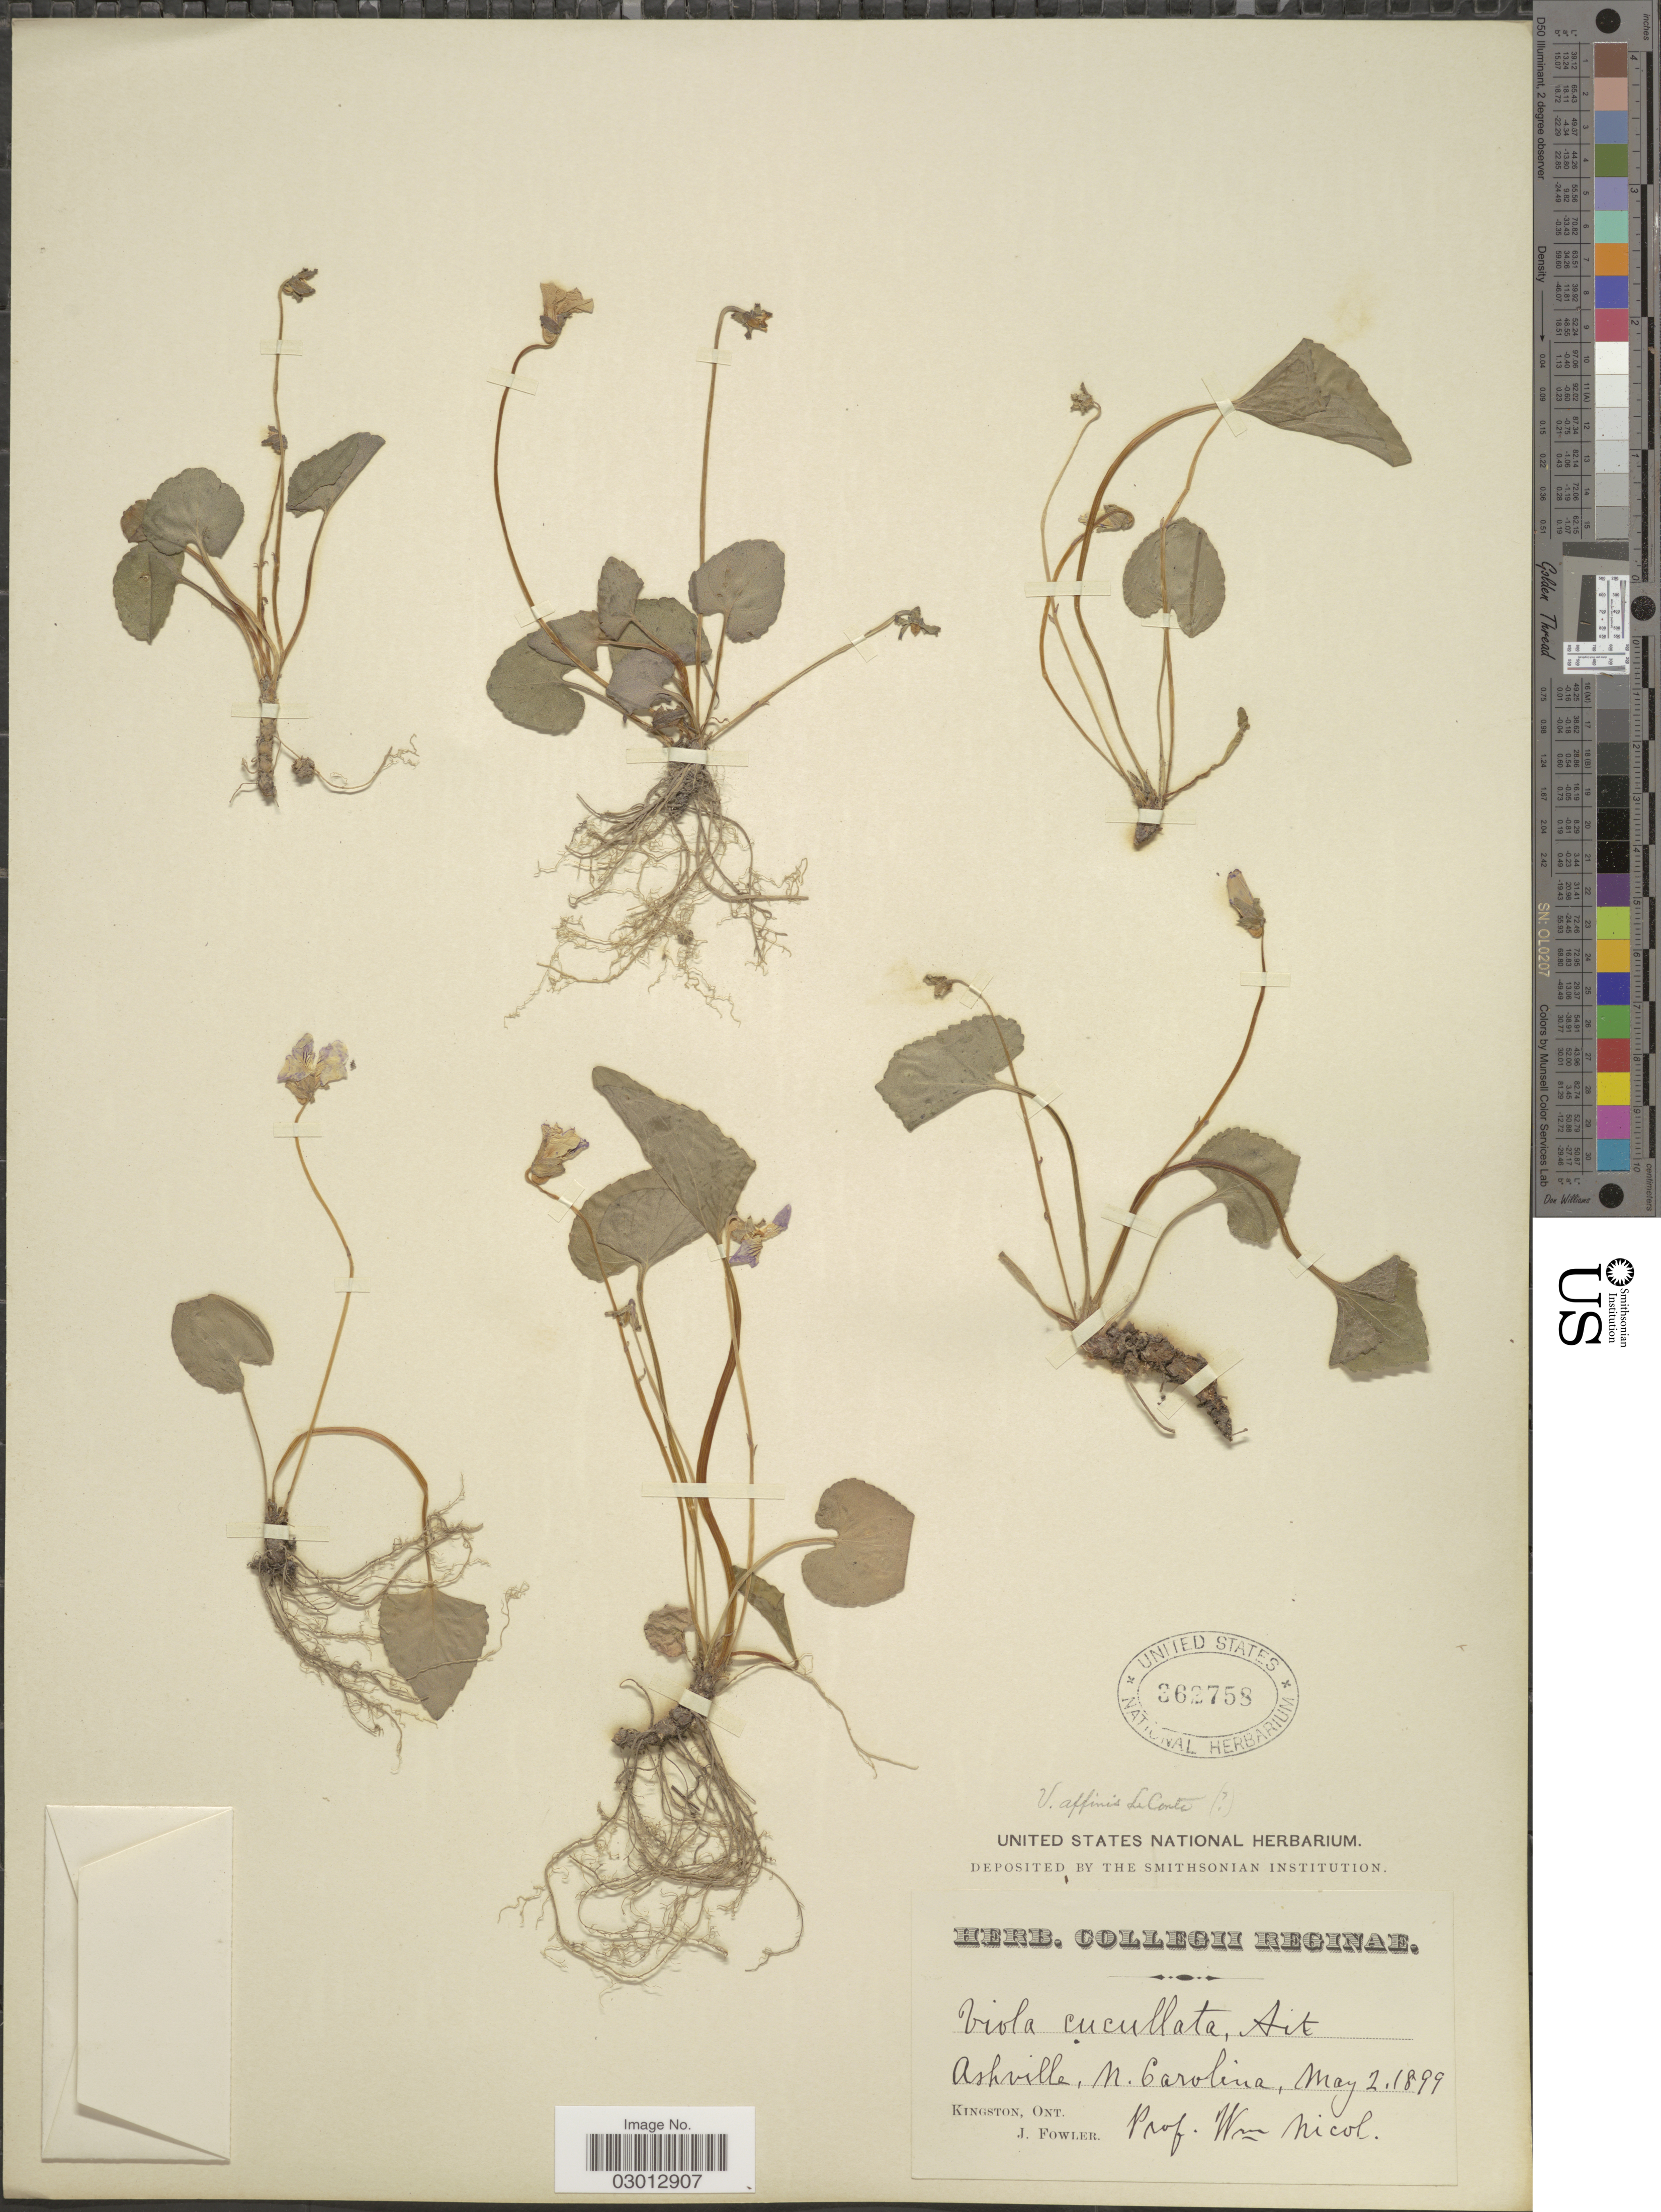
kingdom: Plantae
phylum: Tracheophyta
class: Magnoliopsida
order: Malpighiales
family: Violaceae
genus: Viola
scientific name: Viola papilionacea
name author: Pursh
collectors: J. Fowler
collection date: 1899-05-02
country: United States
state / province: North Carolina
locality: Ashville, N. Carolina.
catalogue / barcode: US 362758